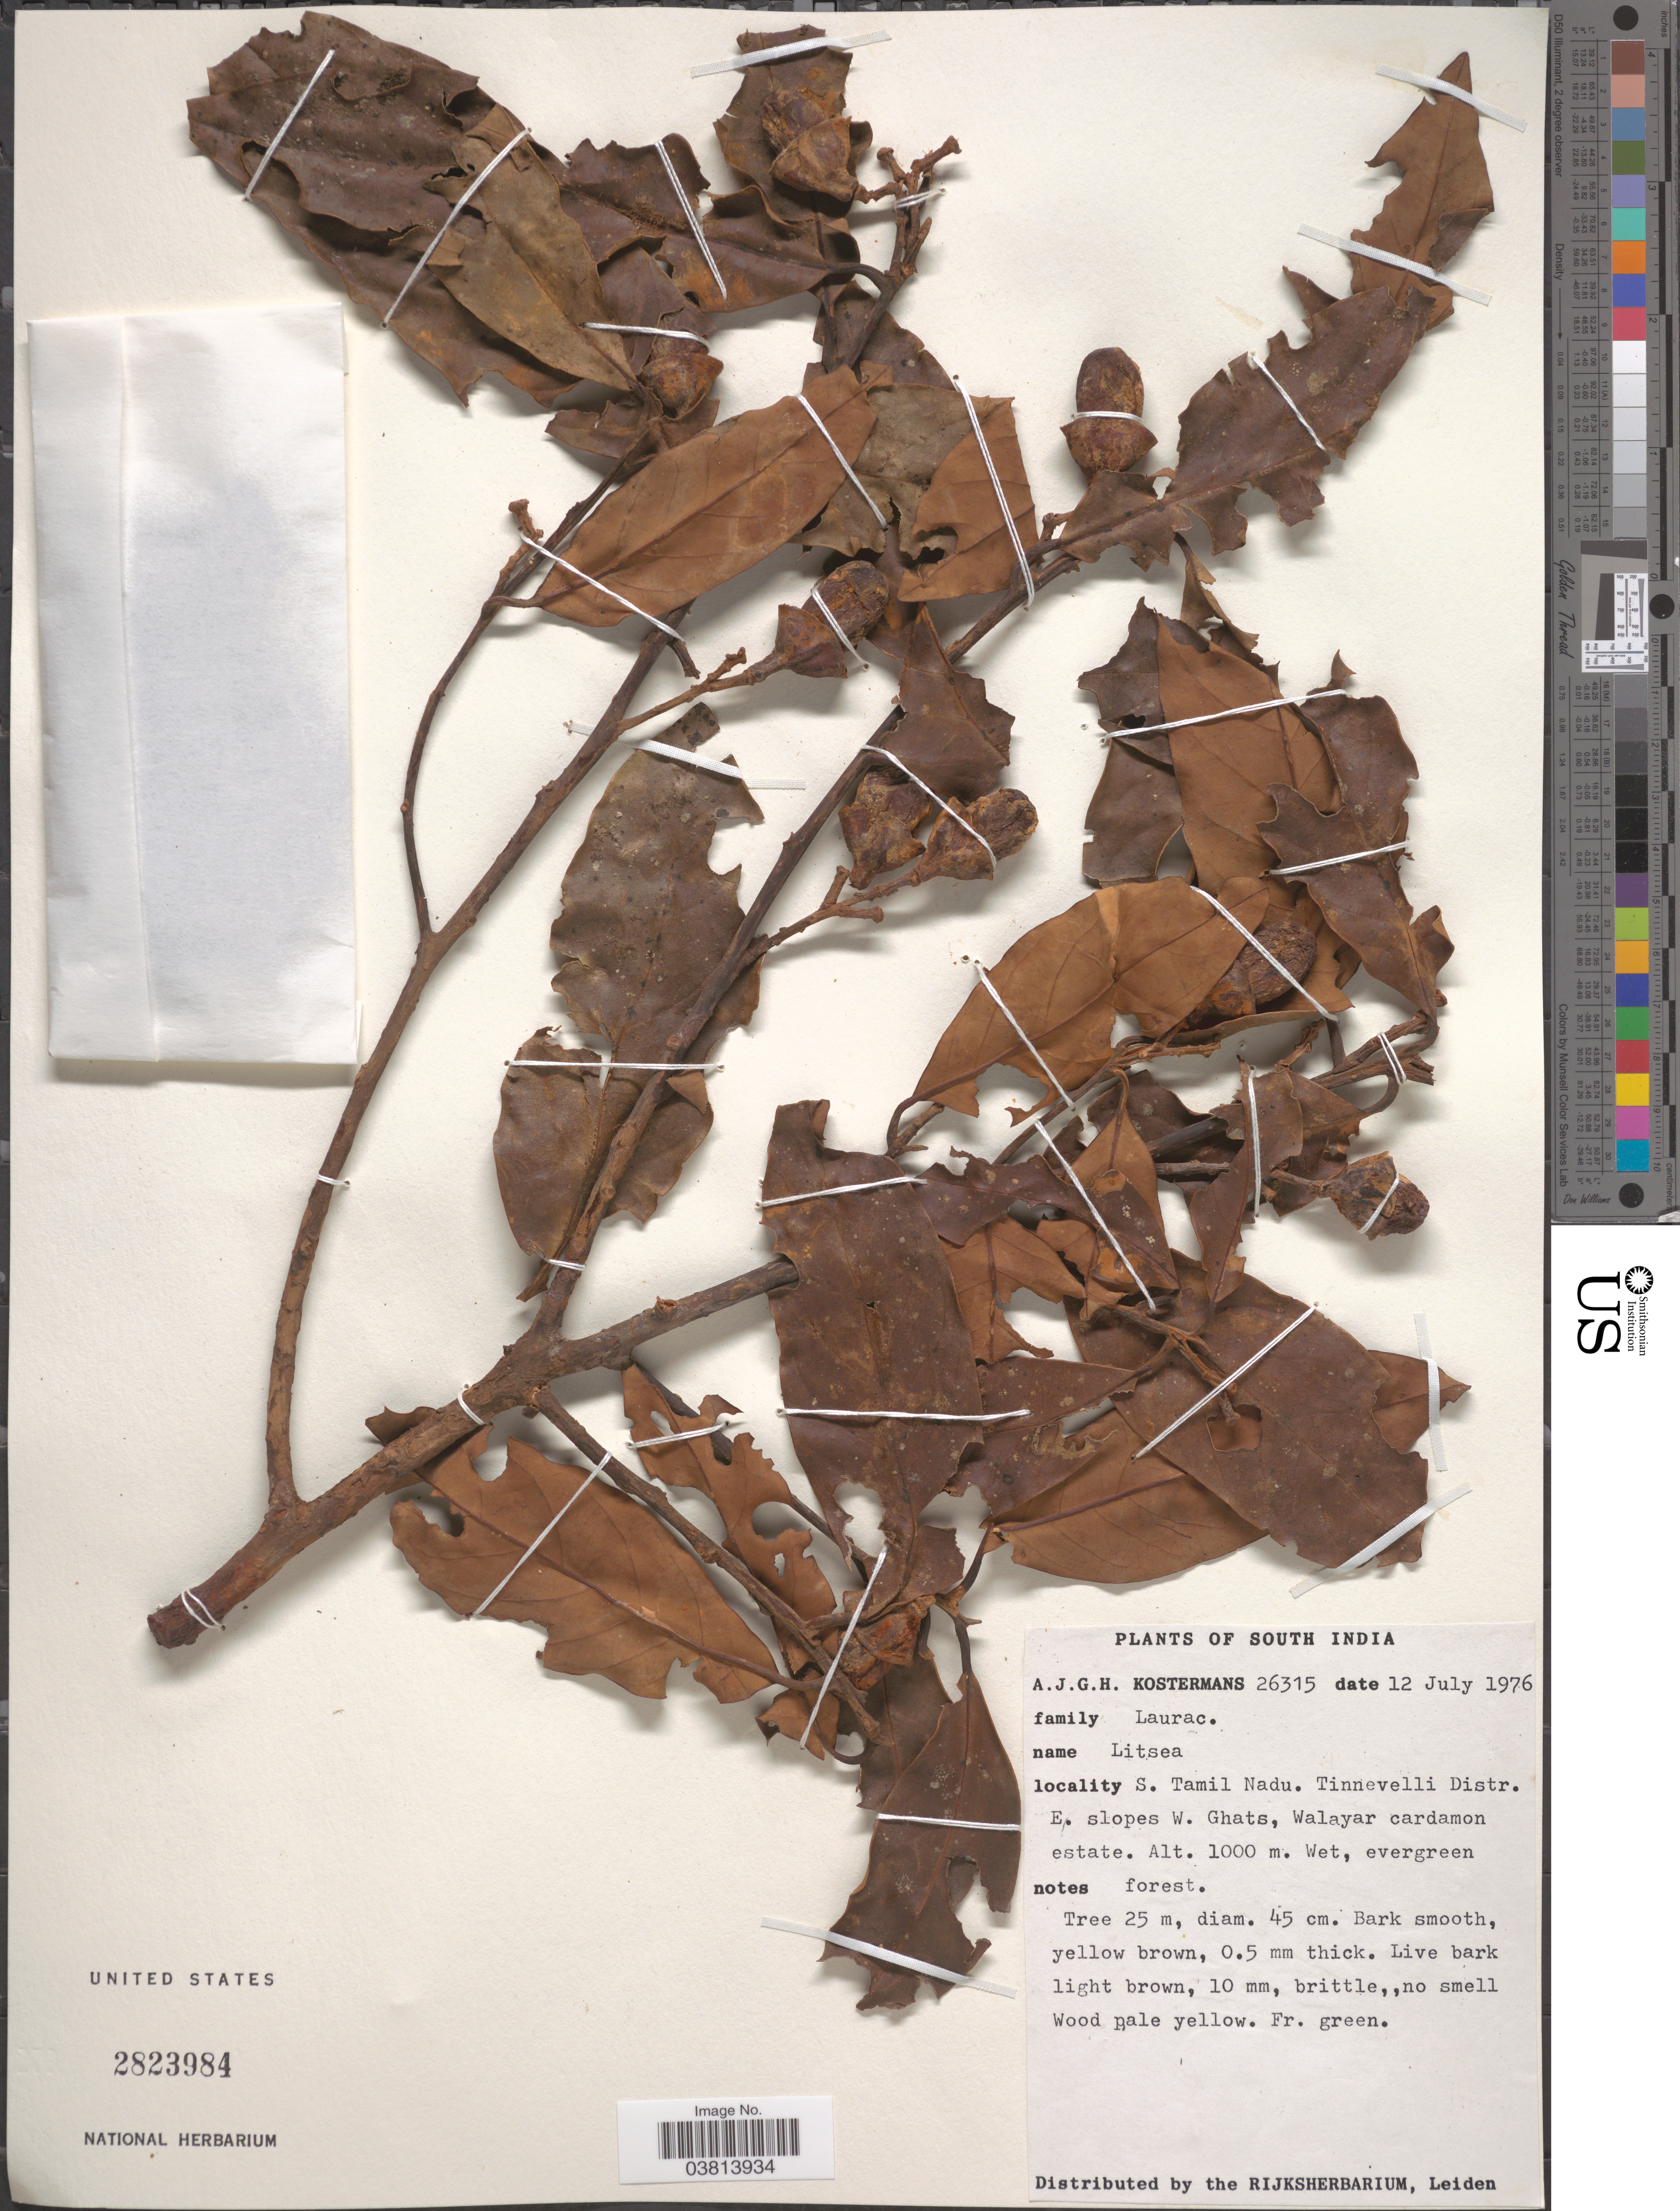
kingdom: Plantae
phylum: Tracheophyta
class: Magnoliopsida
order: Laurales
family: Lauraceae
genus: Litsea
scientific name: Litsea sp.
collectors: A. J. G. Kostermans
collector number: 26315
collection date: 1976-07-12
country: India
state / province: Tamil Nadu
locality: South India. S. Tamil Nadu. Tinnevelli Distr. E. slopes W. Ghats, Walayar cardamon estate.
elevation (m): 1000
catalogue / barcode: US 2823984